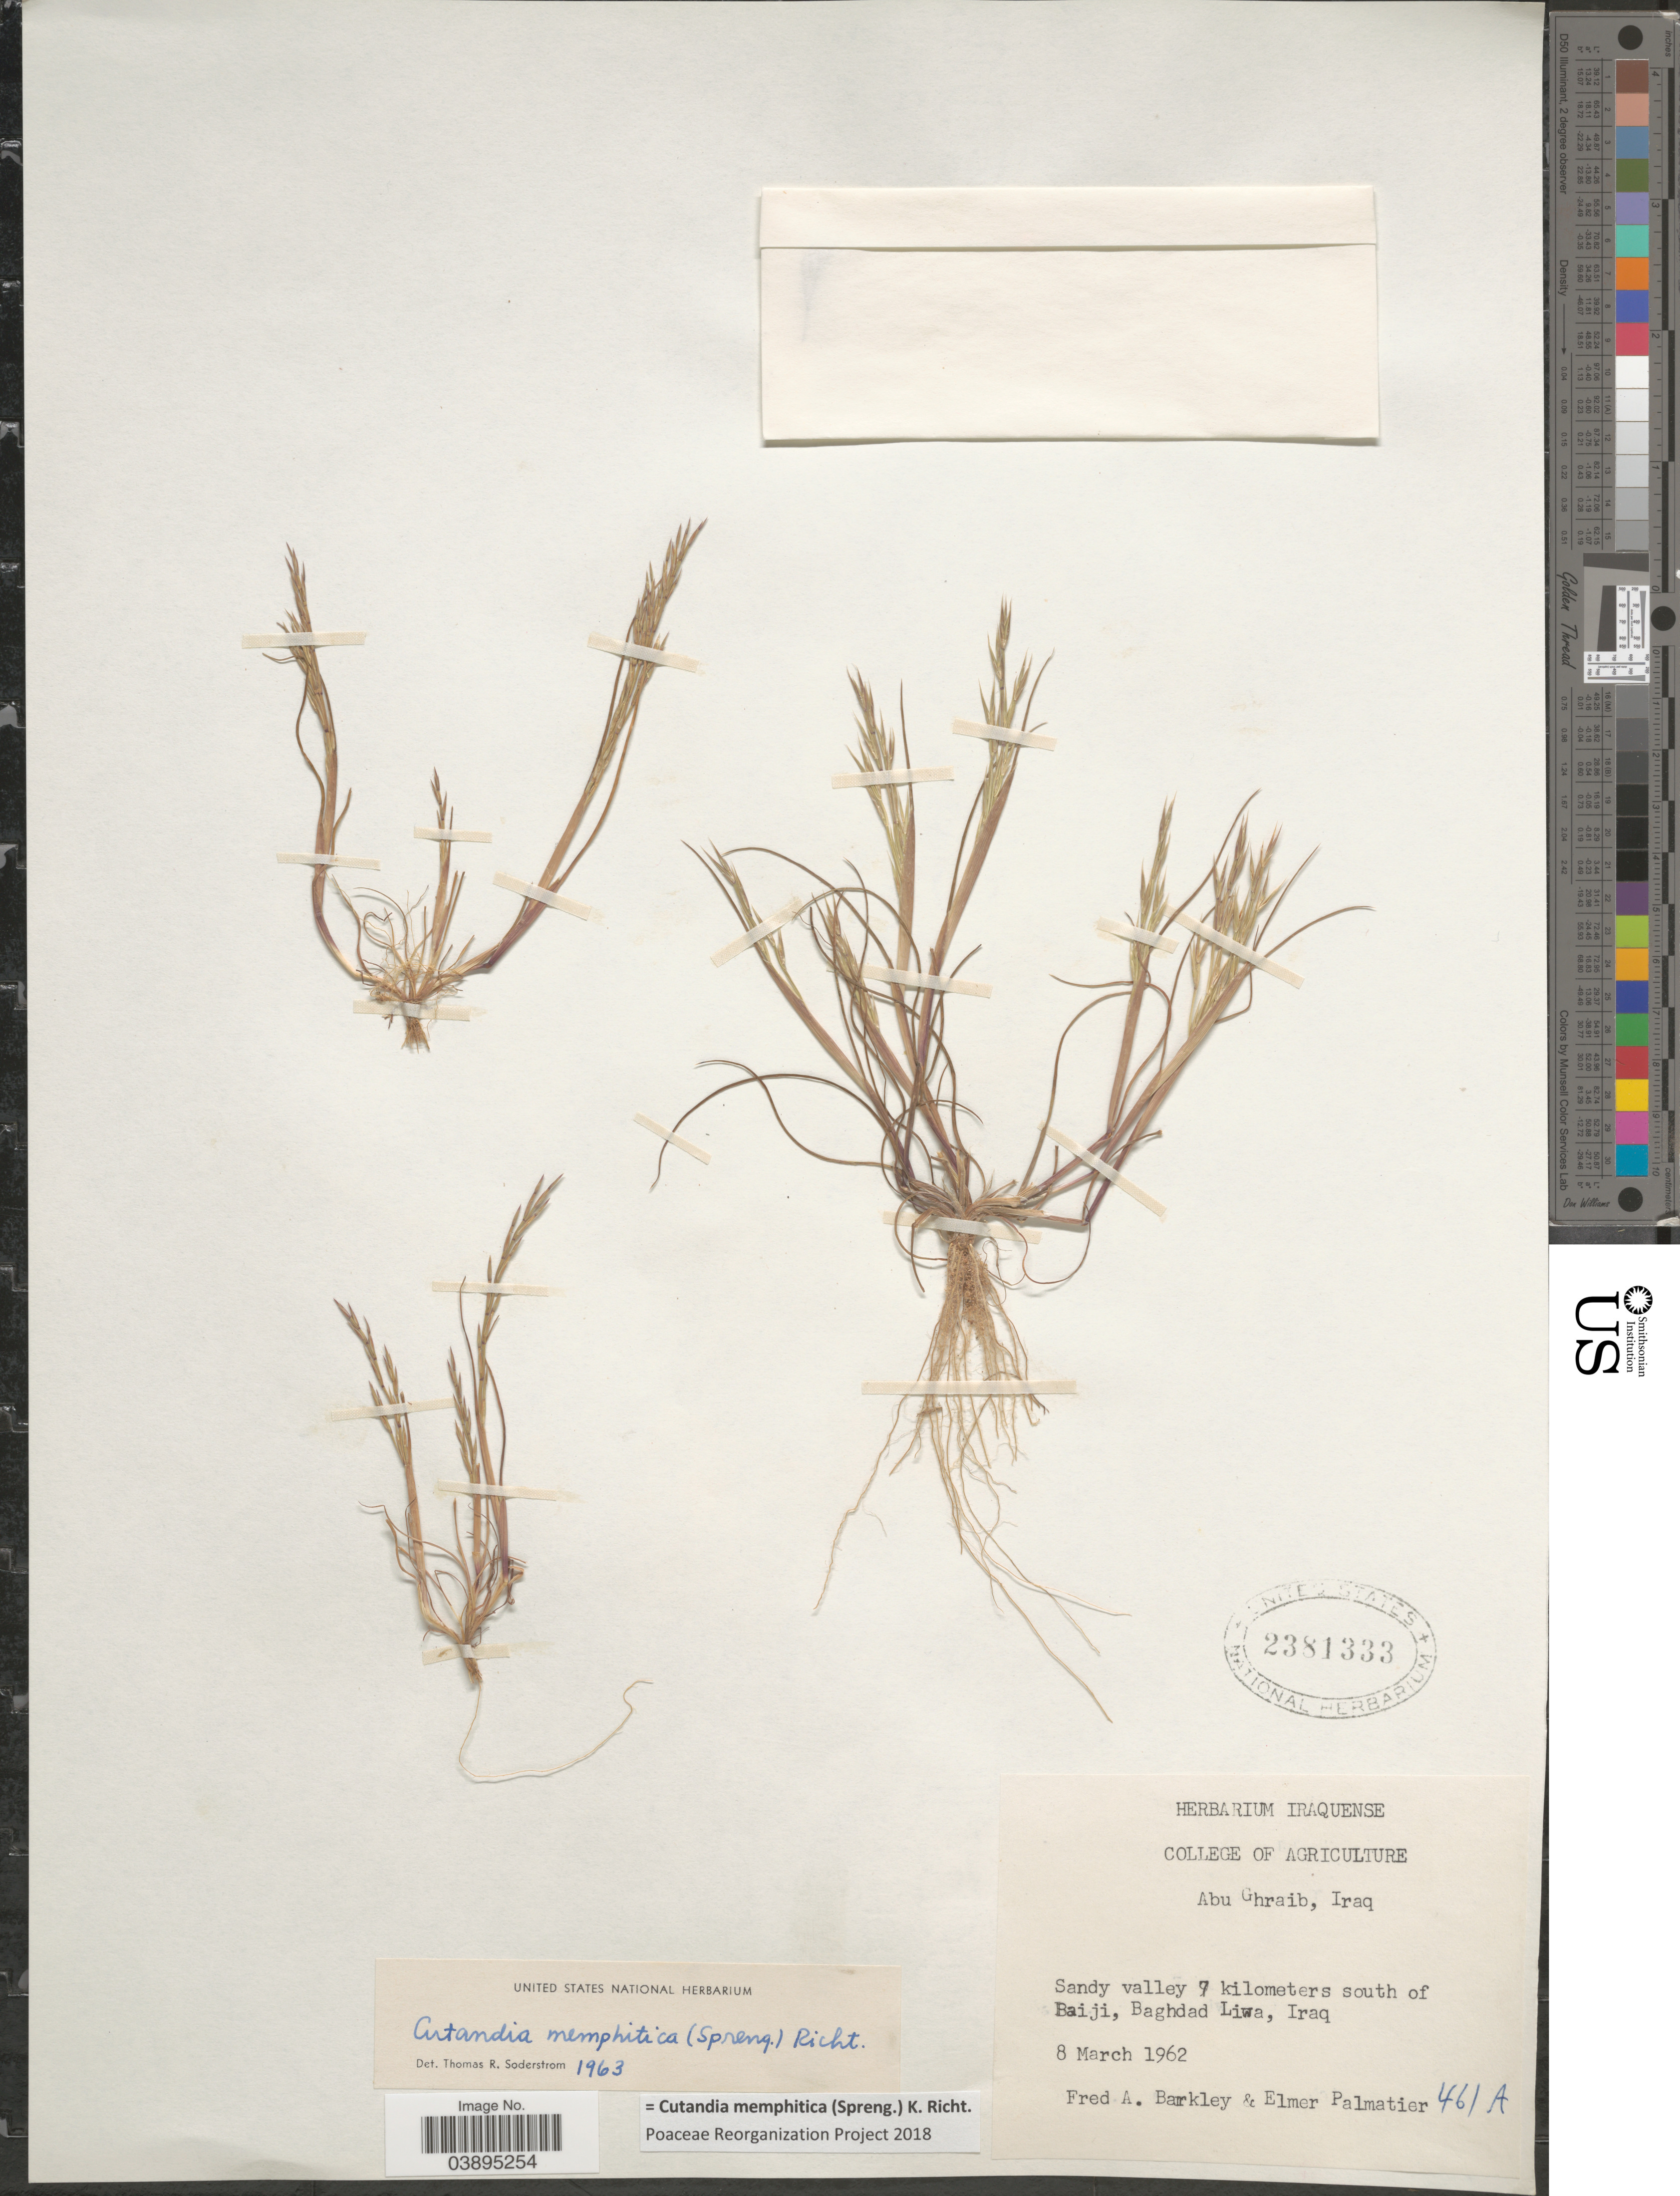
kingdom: Plantae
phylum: Tracheophyta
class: Liliopsida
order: Poales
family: Poaceae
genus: Cutandia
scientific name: Cutandia memphitica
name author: (Spreng.) K. Richt.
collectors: F. A. Barkley & E. Palmatier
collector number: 461 A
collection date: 1962-03-08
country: Iraq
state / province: Baghdad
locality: Sandy valley 7 kilometers south of Baiji, Baghdad Liwa.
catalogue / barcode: US 2381333